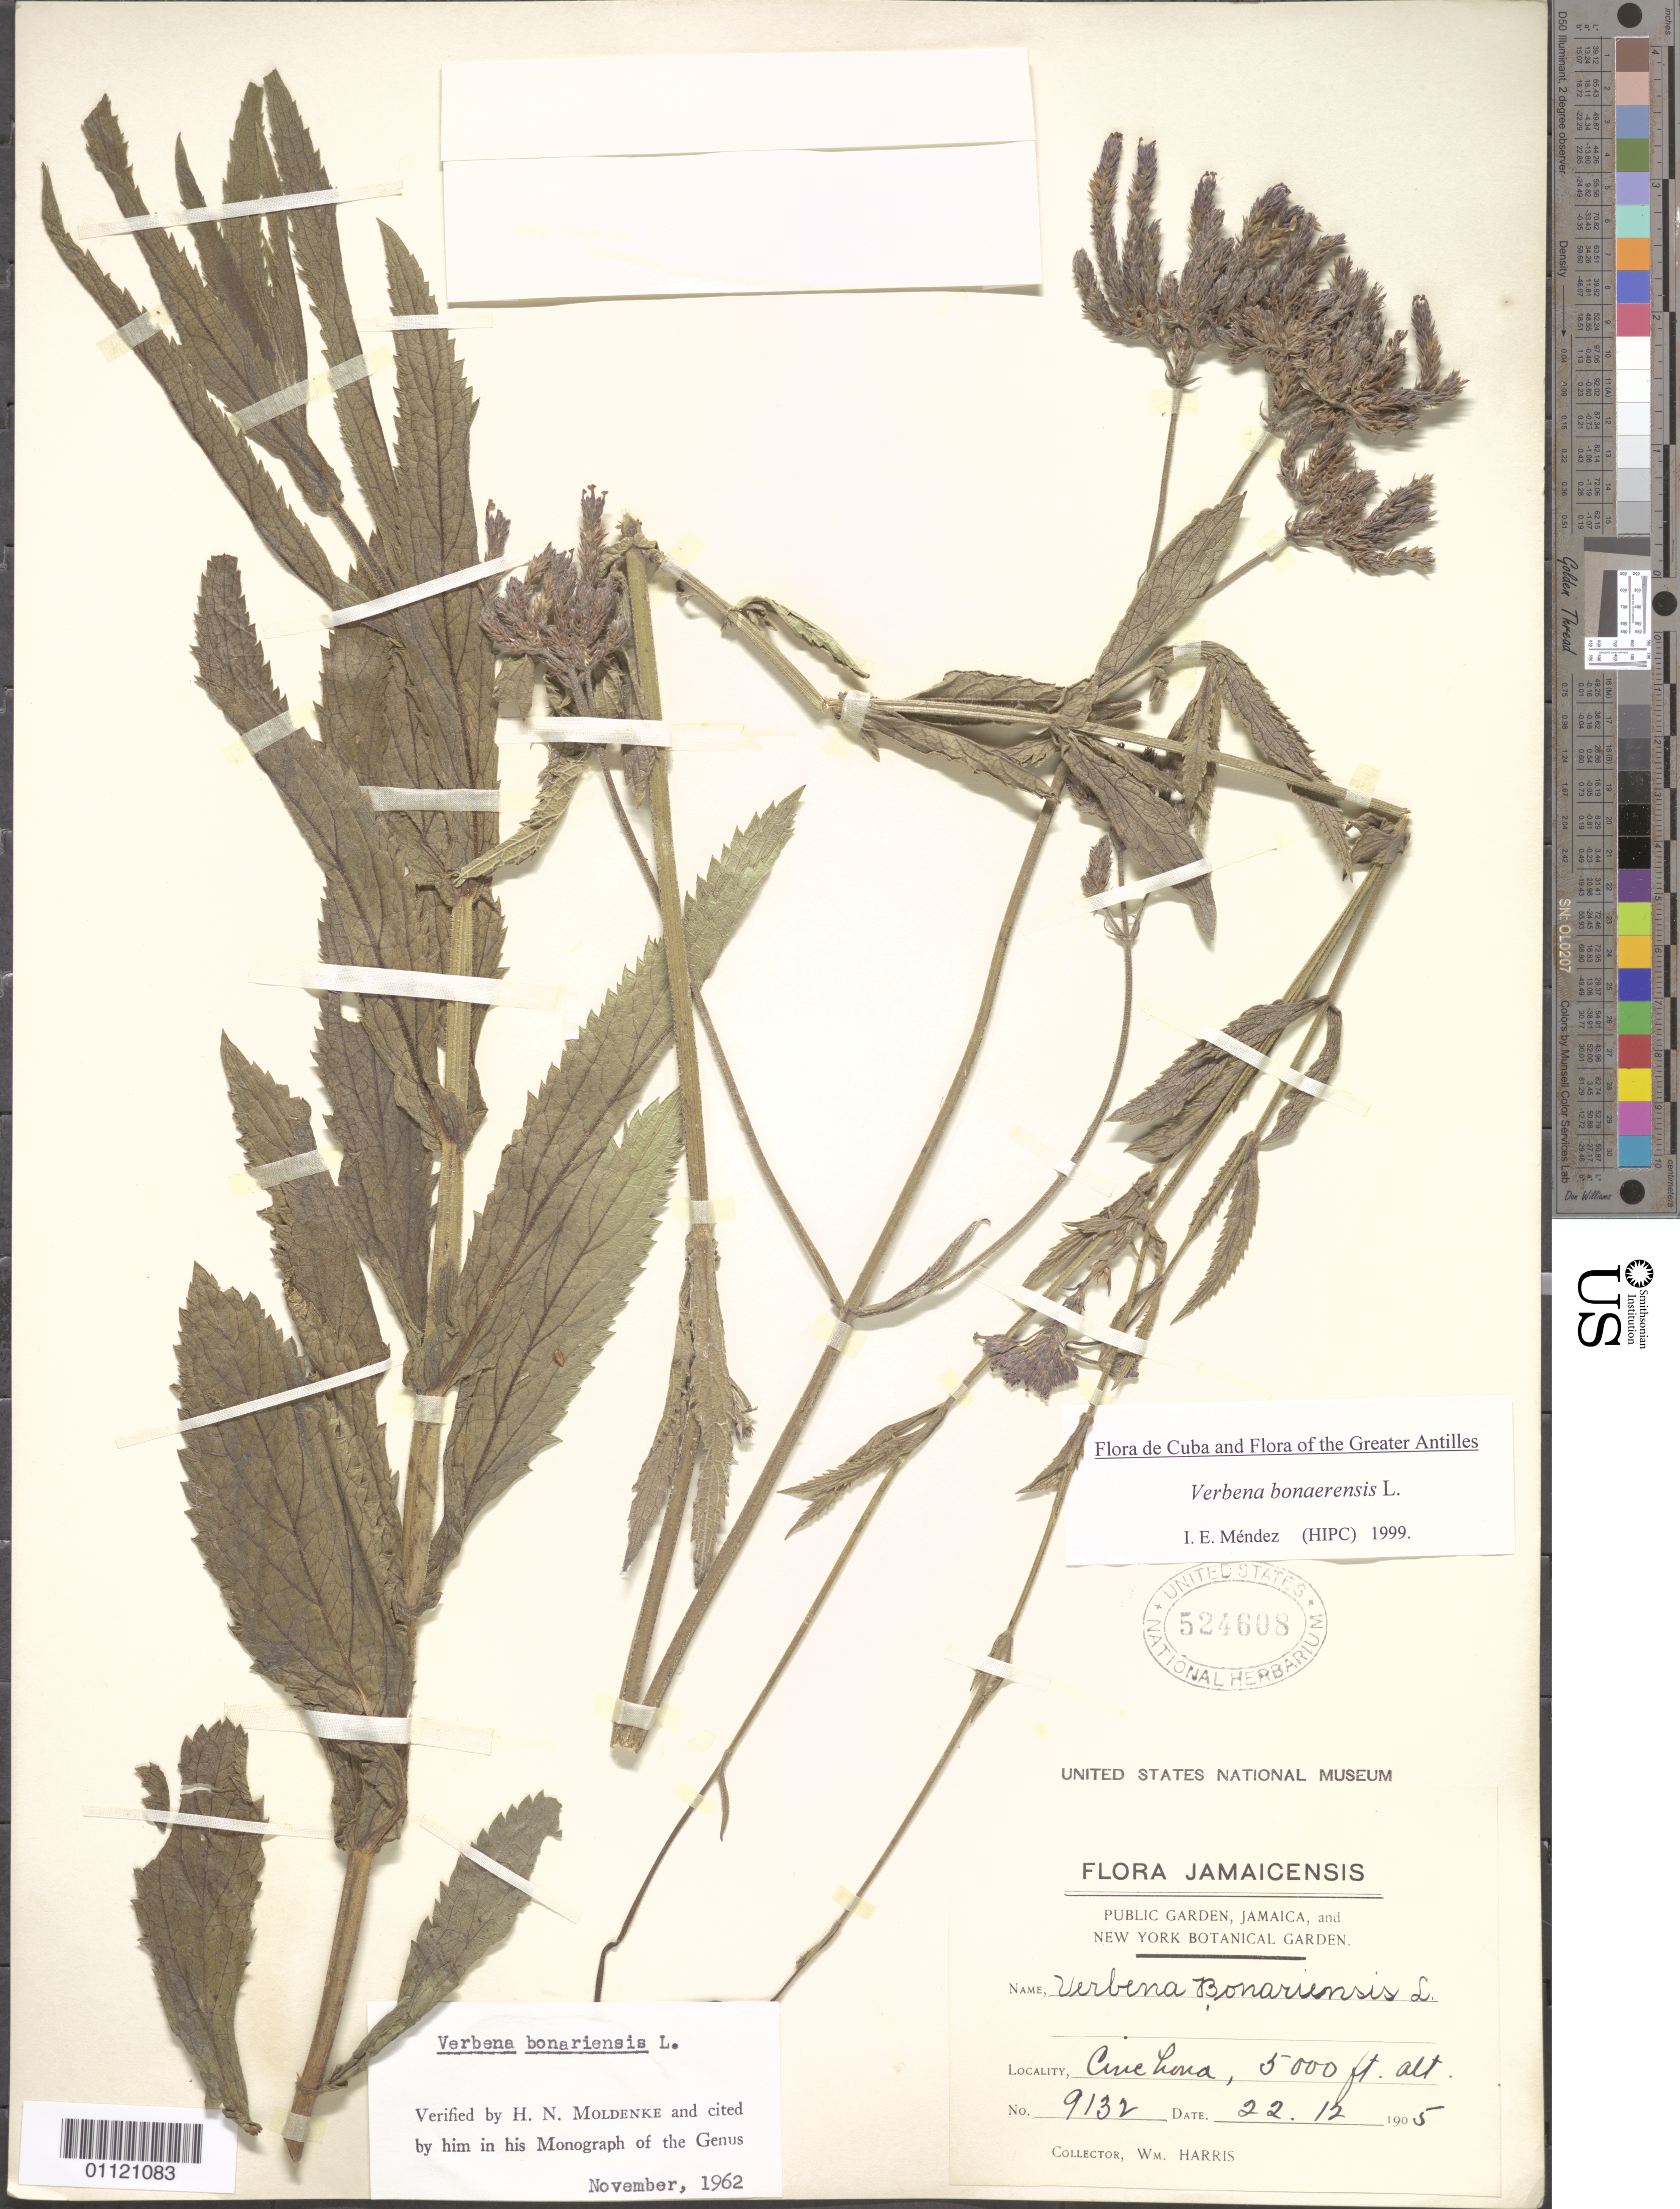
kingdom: Plantae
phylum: Tracheophyta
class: Magnoliopsida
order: Lamiales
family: Verbenaceae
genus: Verbena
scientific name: Verbena bonariensis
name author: L.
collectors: W. H. Harris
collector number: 9132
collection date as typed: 22 Dec 1905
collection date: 1905-12-22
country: Jamaica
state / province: Saint Andrew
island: Jamaica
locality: Cinchona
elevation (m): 1524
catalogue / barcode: US 524608